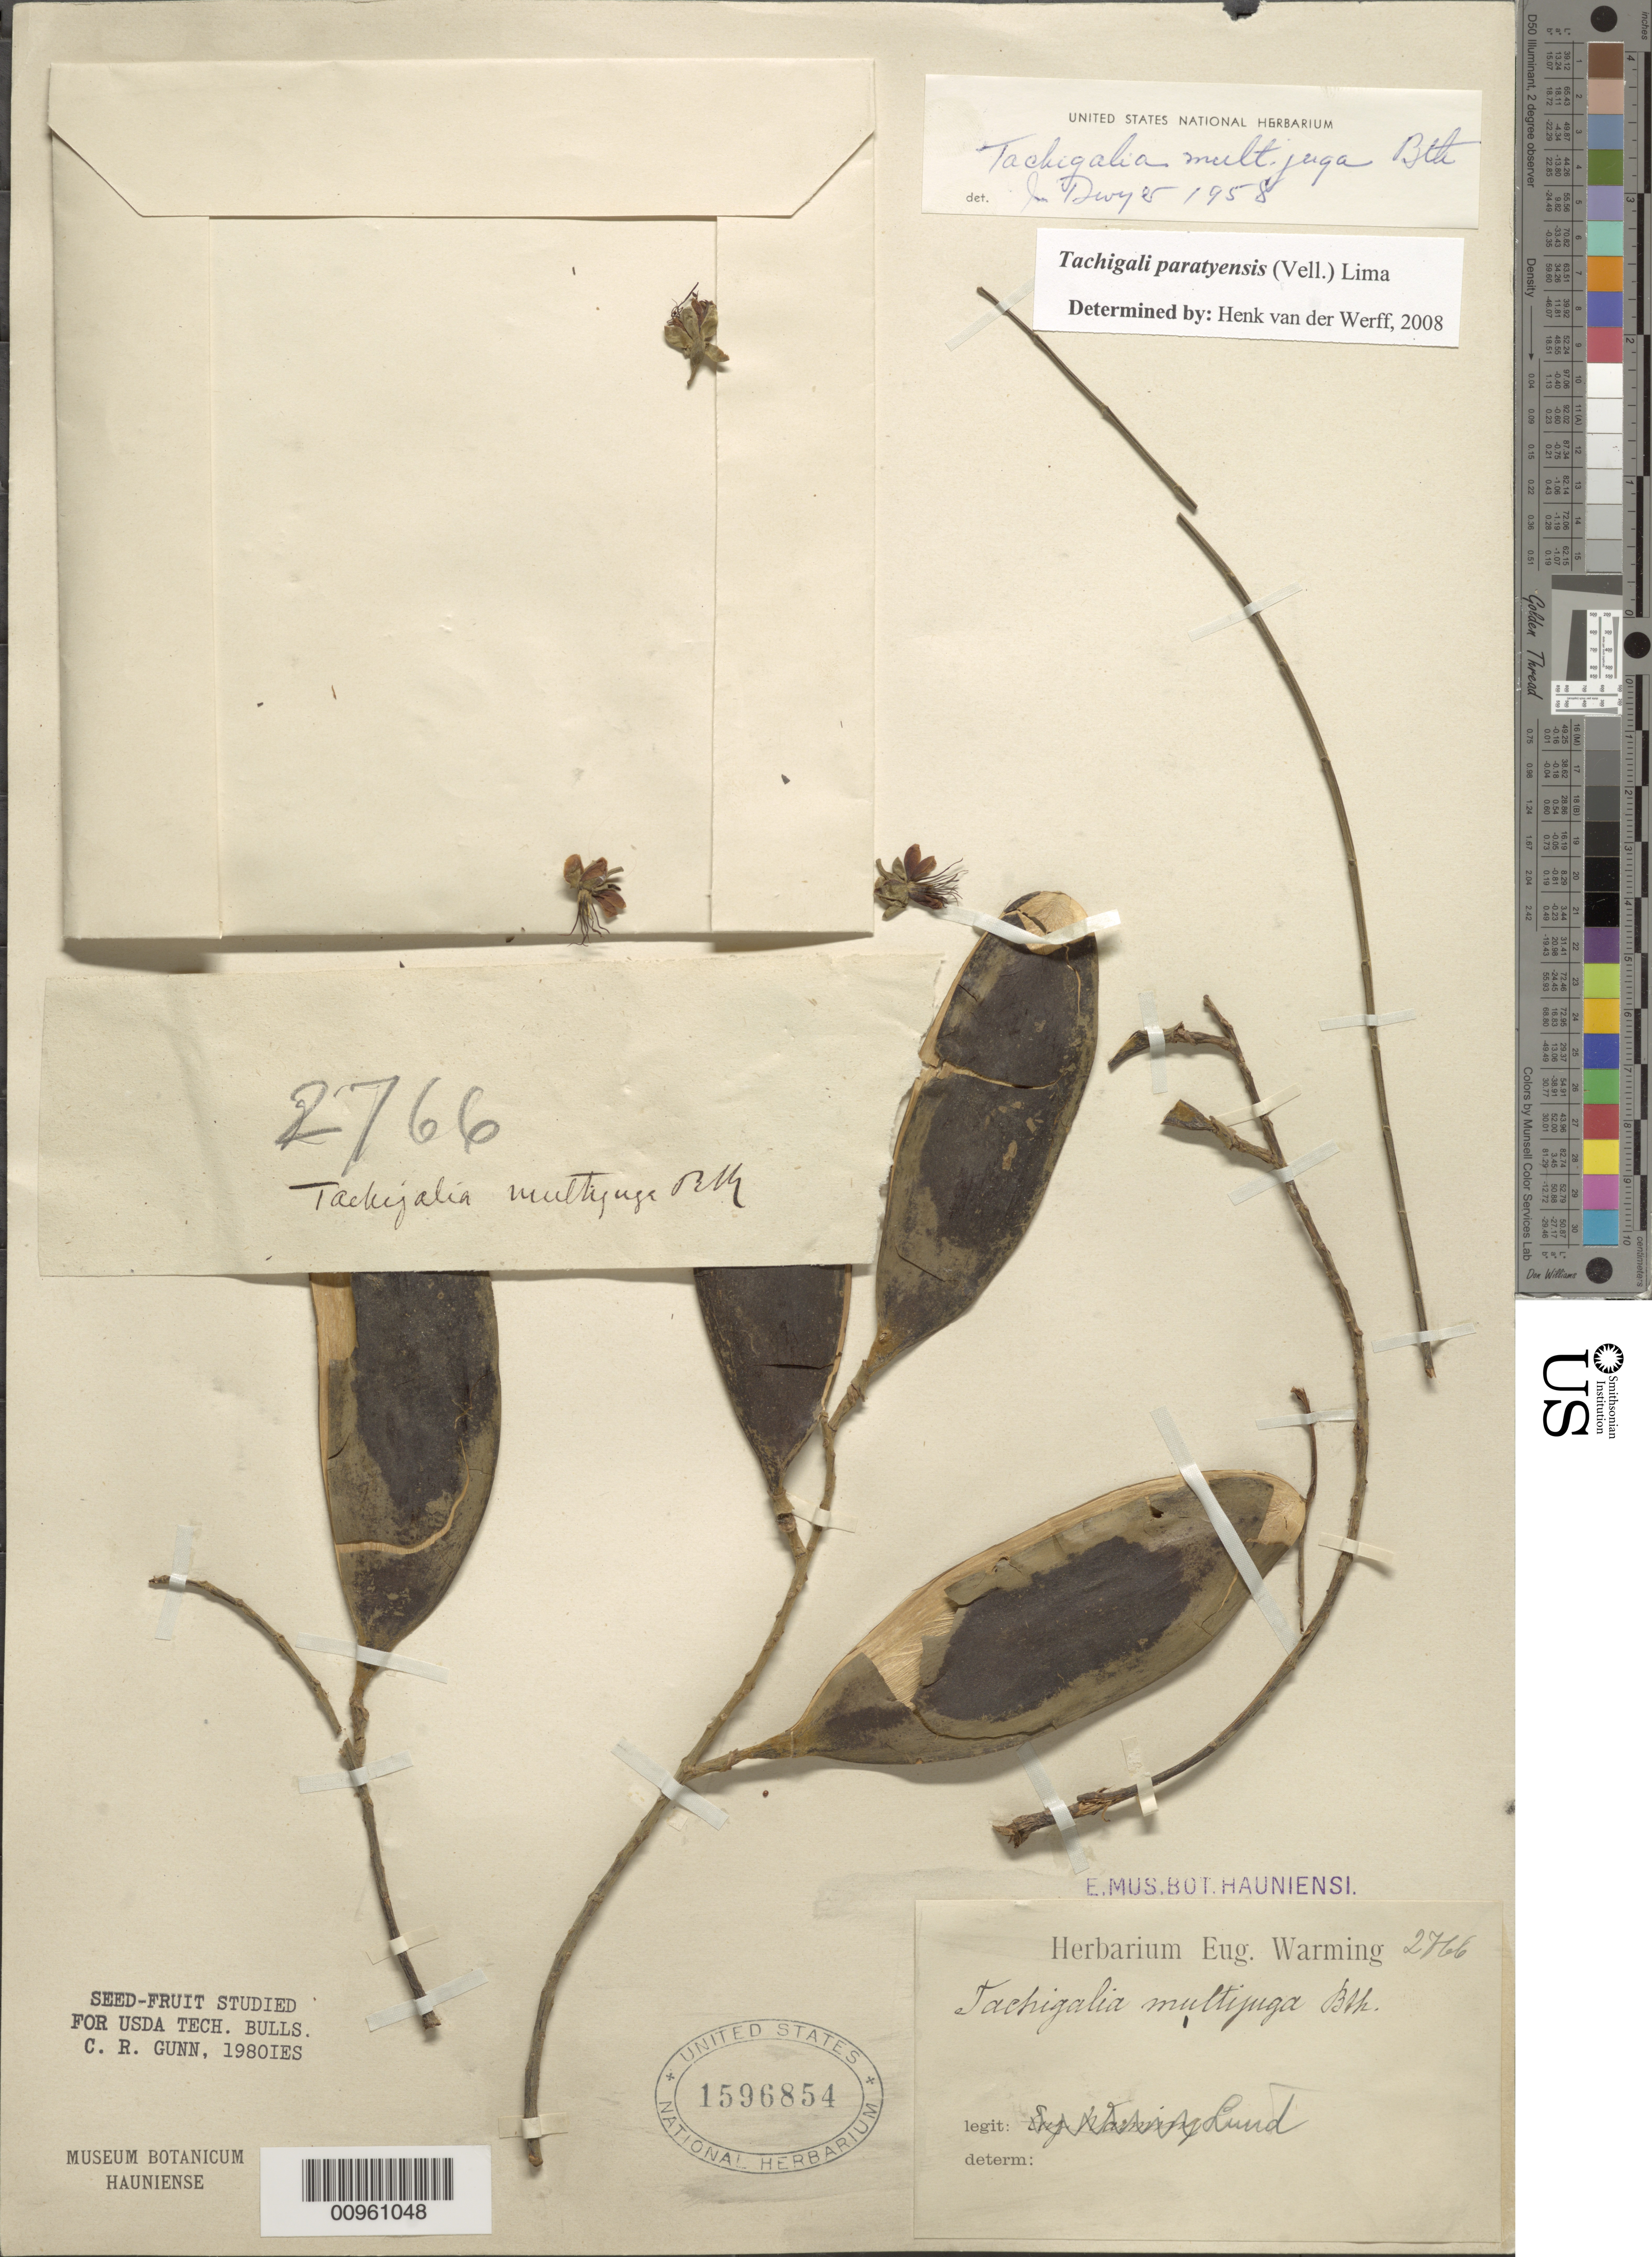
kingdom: Plantae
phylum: Tracheophyta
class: Magnoliopsida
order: Fabales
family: Fabaceae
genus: Tachigali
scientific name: Tachigali paratyensis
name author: (Vell.) H.C. Lima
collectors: ex herb. E. Warming & -- Lund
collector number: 2766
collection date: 1841/1924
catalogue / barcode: US 1596854